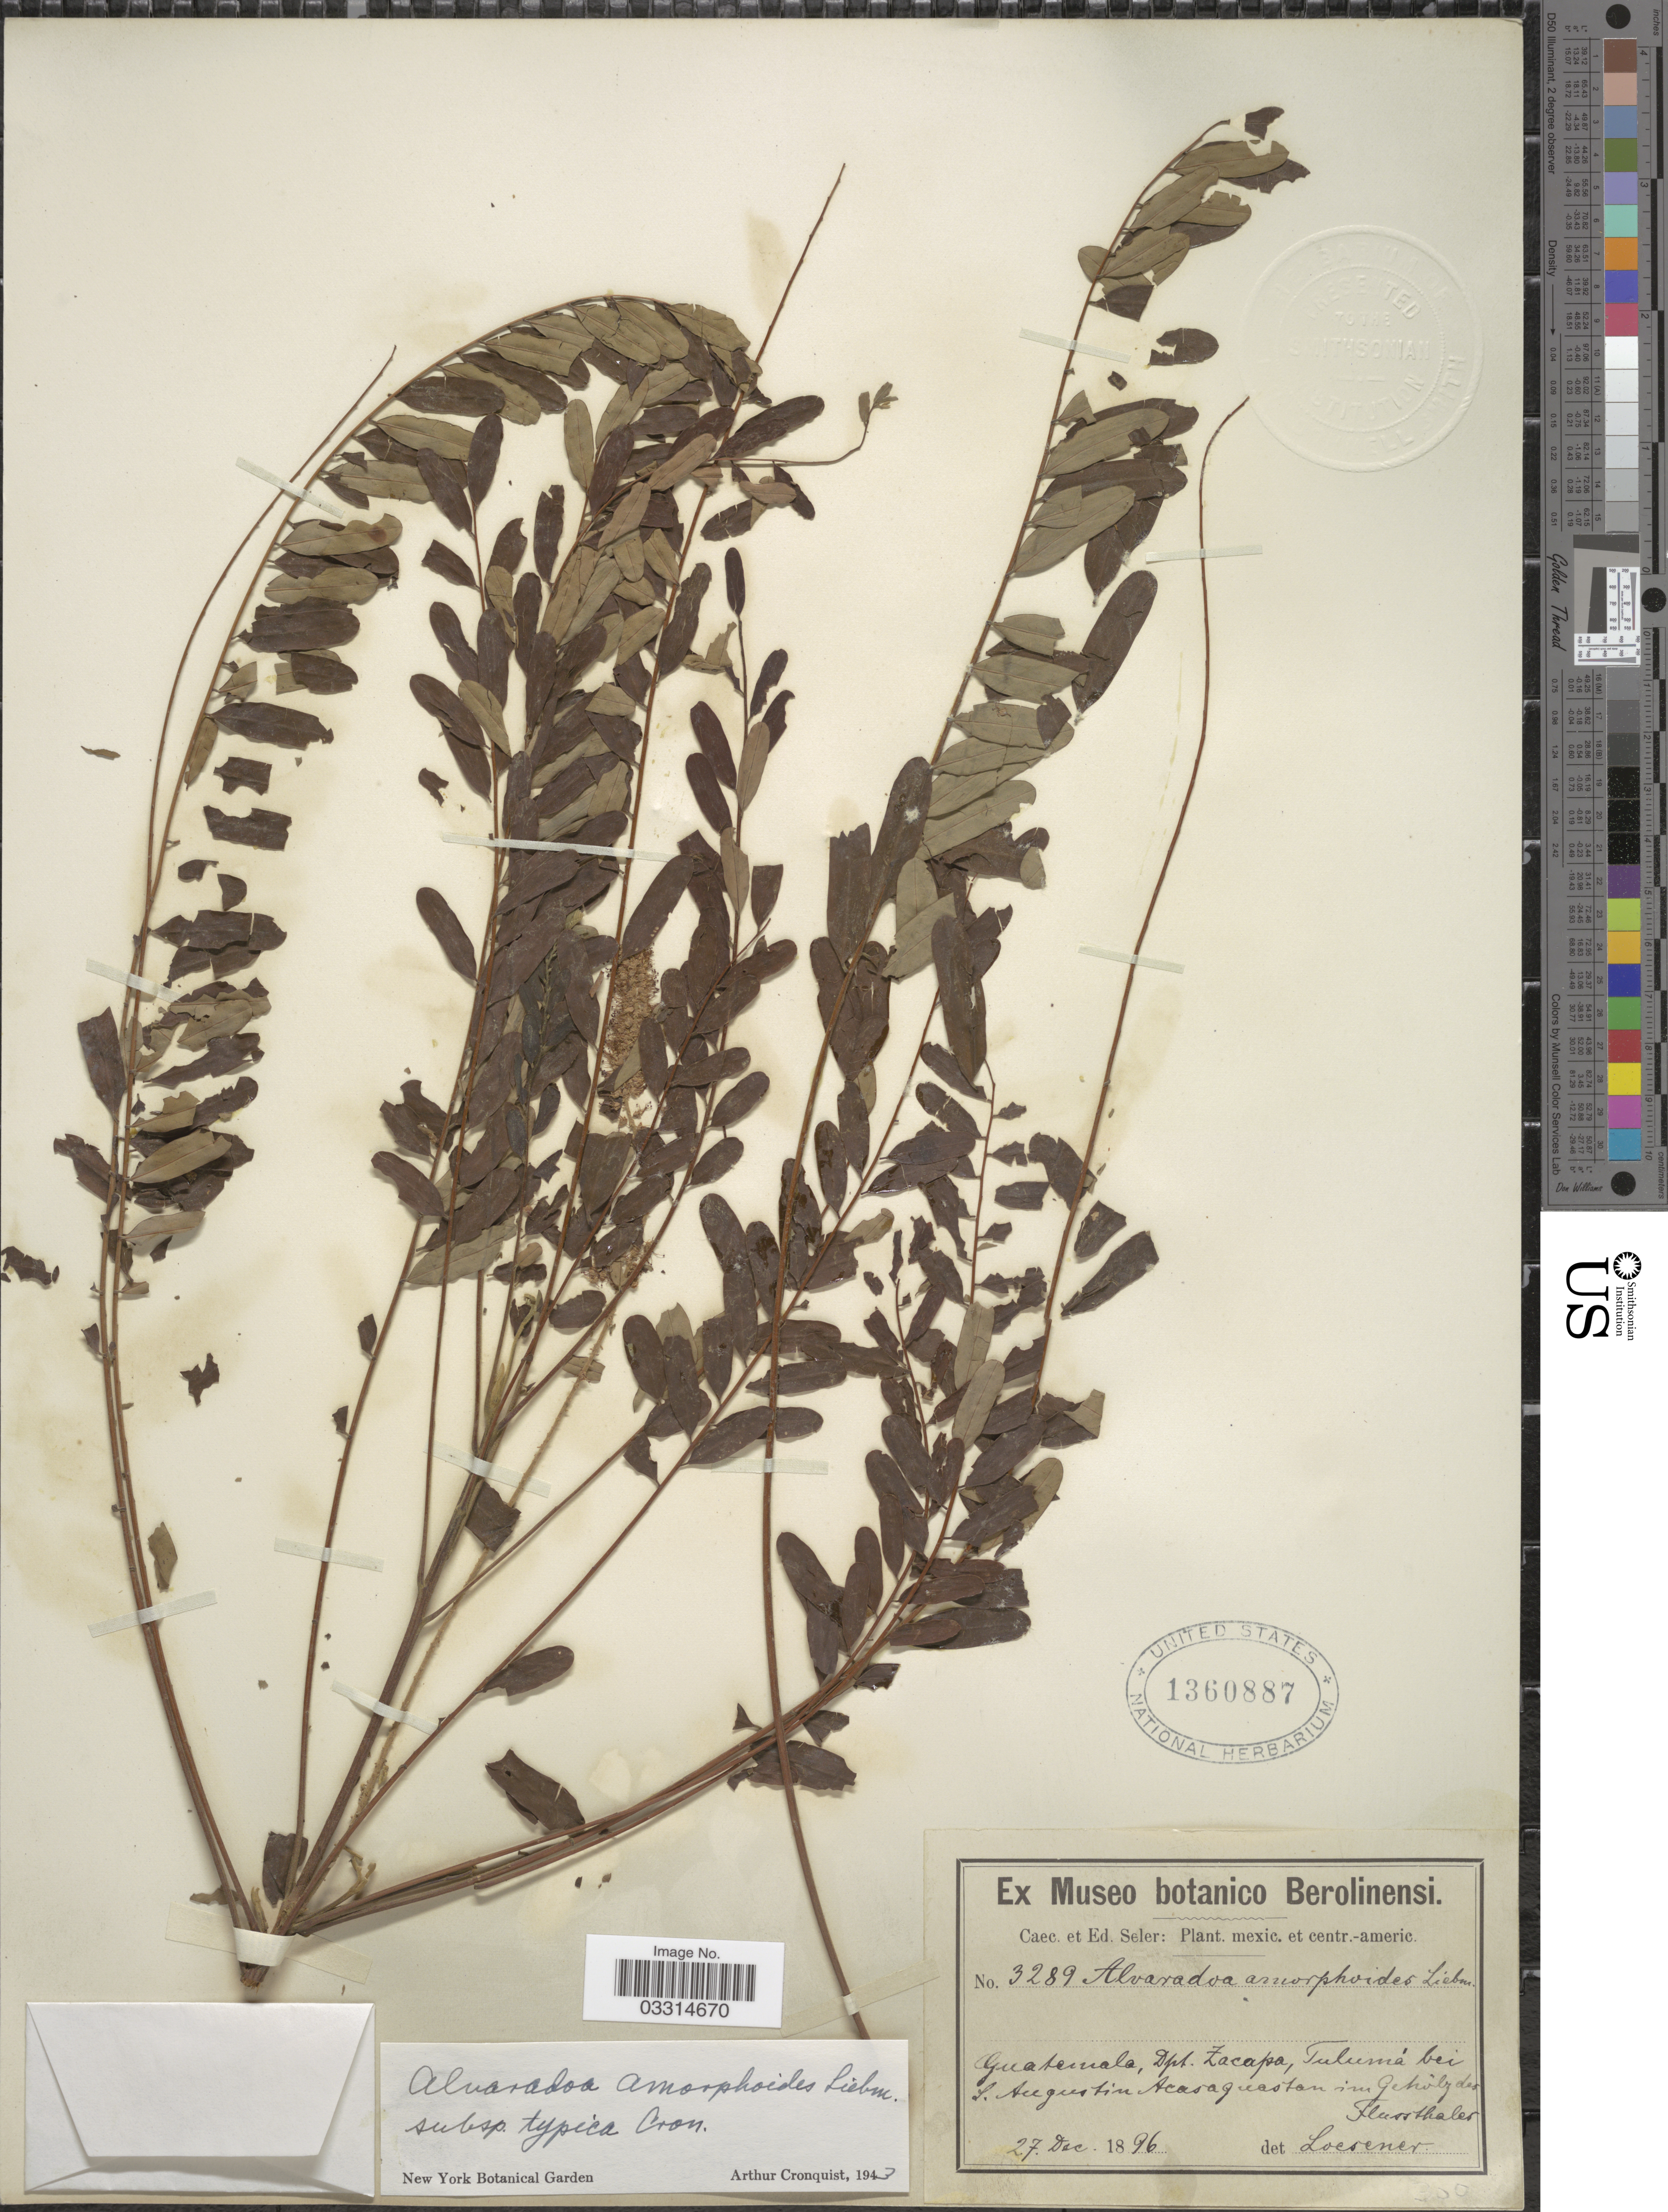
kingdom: Plantae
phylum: Tracheophyta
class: Magnoliopsida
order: Picramniales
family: Picramniaceae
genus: Alvaradoa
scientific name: Alvaradoa amorphoides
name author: Liebm.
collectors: ex Caec. et Ed Seler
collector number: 3289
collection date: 1896-12-27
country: Guatemala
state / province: Zacapa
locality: Dpt. Zacapa, Tulumá bei l. Augustin Acasaguastan im Gehülz der Flussthaler.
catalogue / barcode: US 1360887